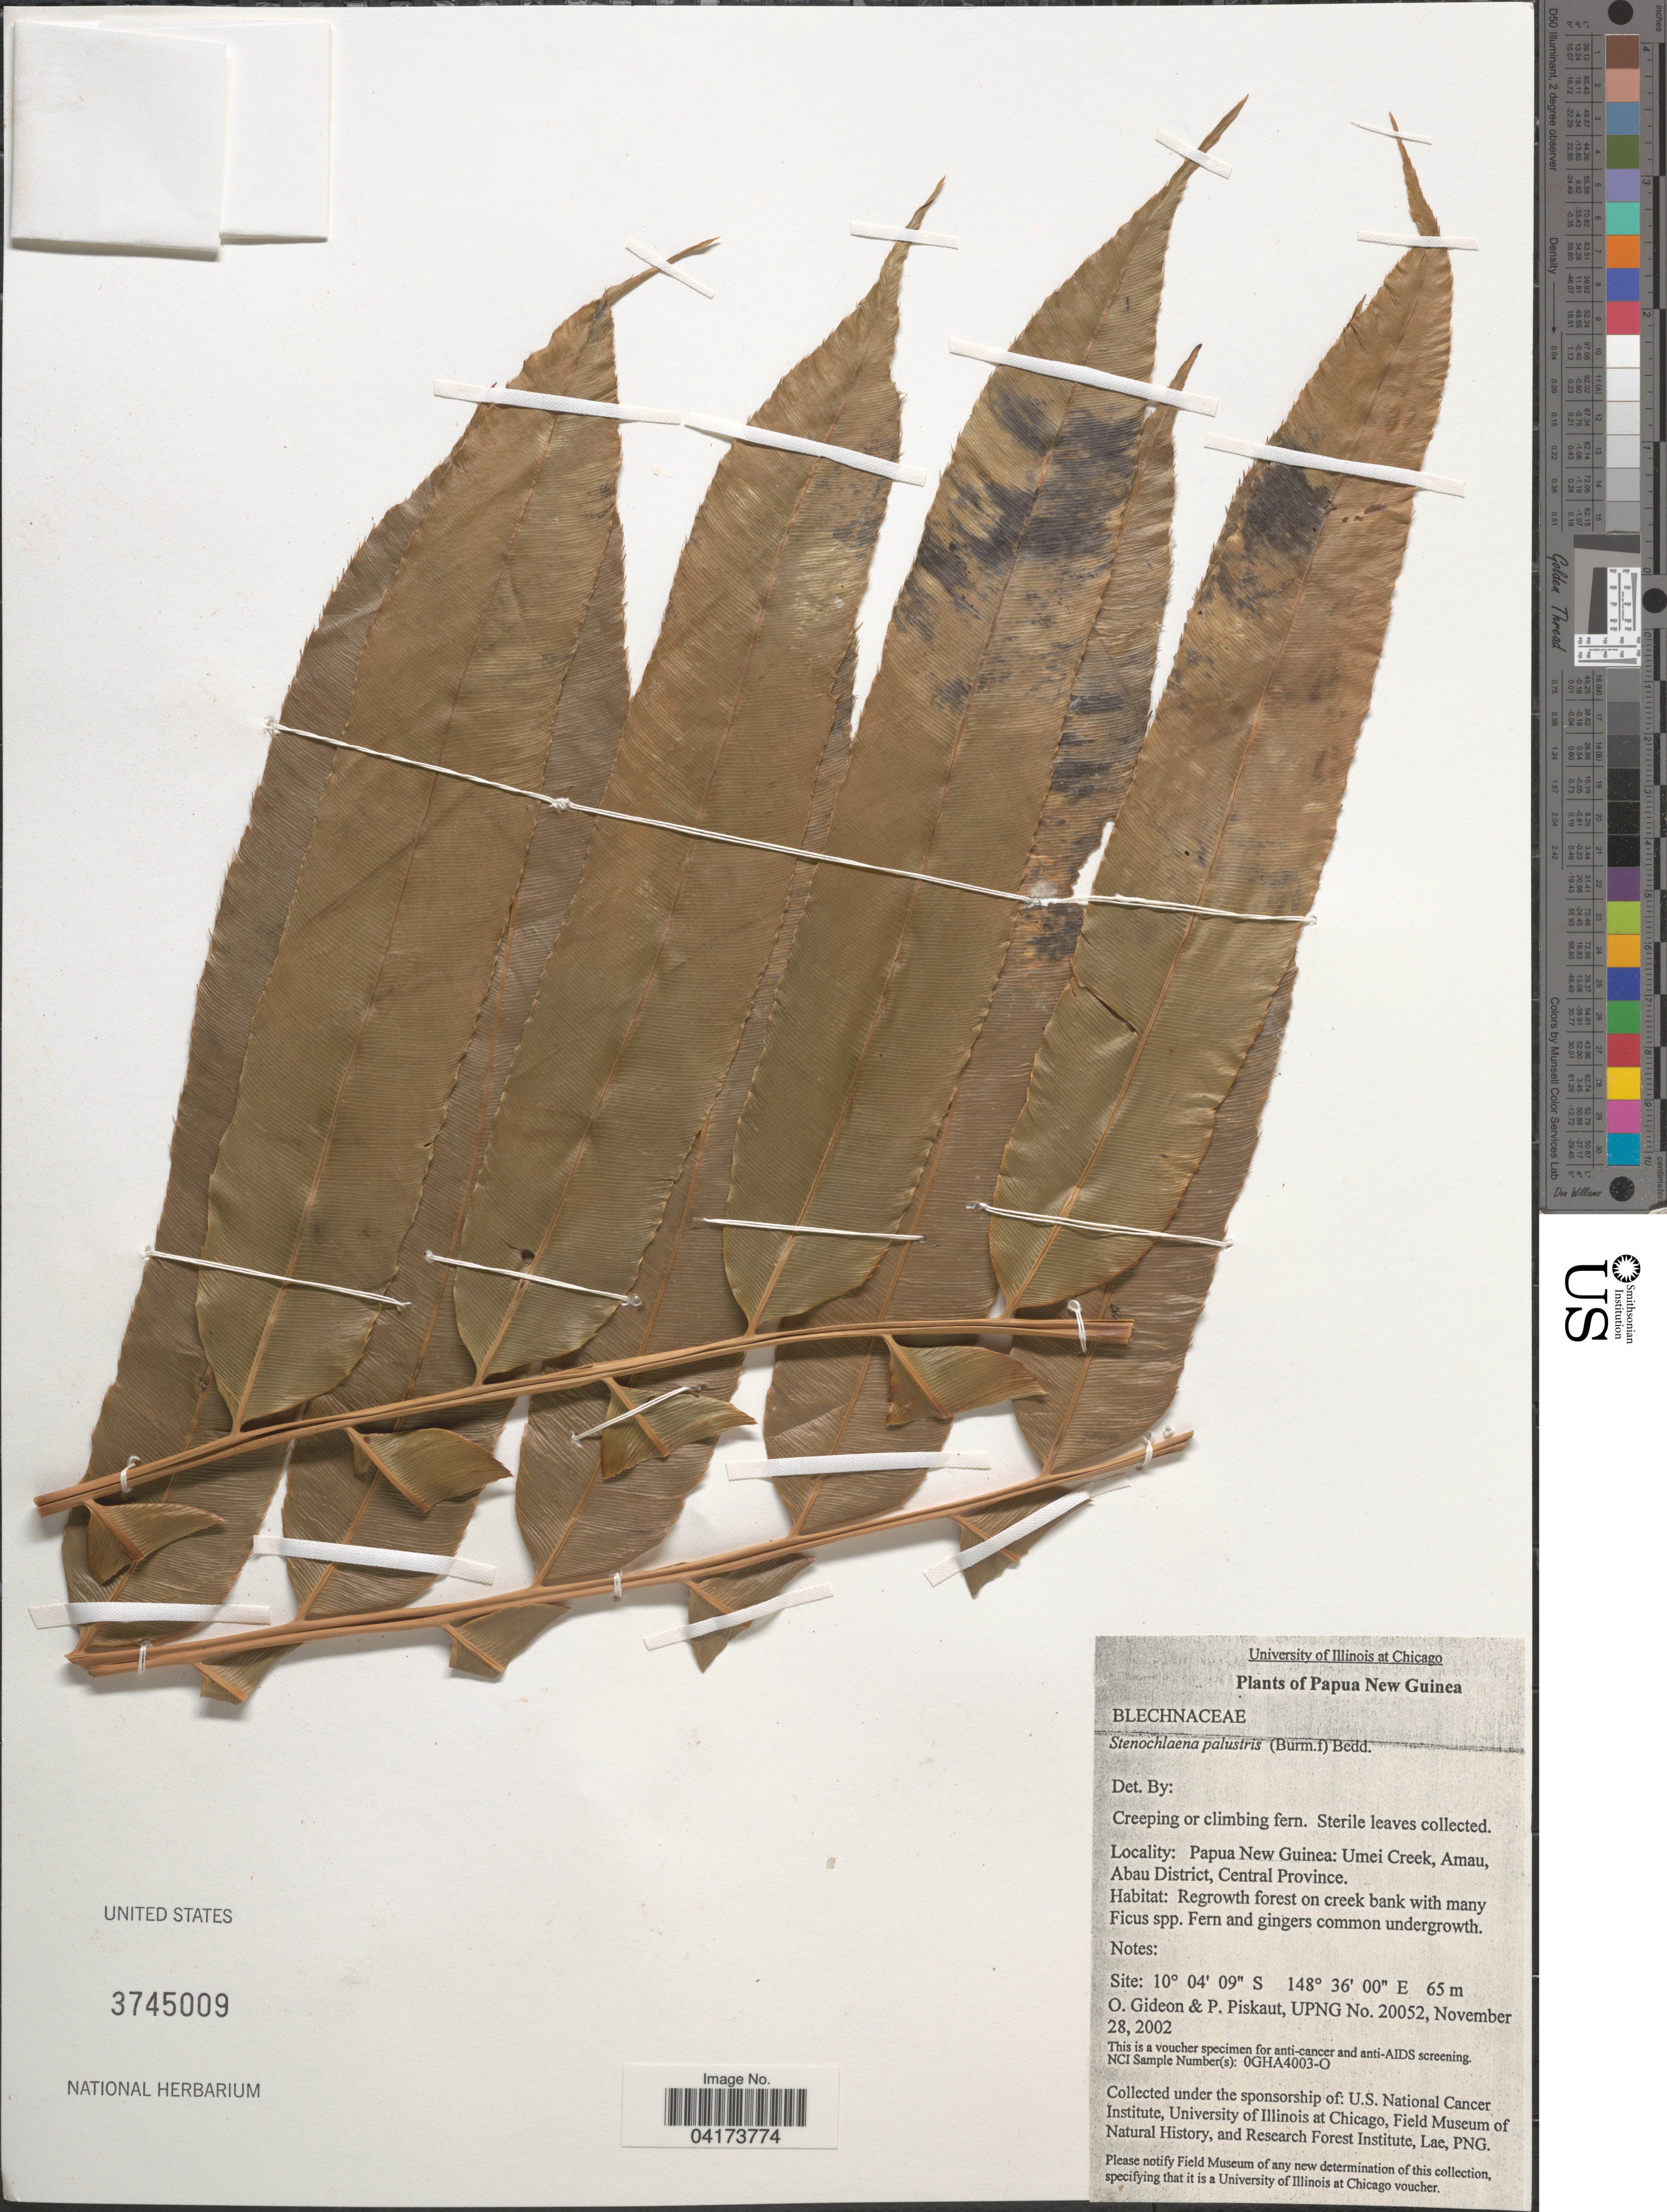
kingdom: Plantae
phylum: Tracheophyta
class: Polypodiopsida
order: Polypodiales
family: Blechnaceae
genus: Stenochlaena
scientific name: Stenochlaena palustris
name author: (Burm. f.) Bedd.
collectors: O. Gideon & P. Piskaut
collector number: UPNG20052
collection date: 2002-11-28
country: Papua New Guinea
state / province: Central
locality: Umei Creek, Amau, Abau District.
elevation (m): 65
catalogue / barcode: US 3745009